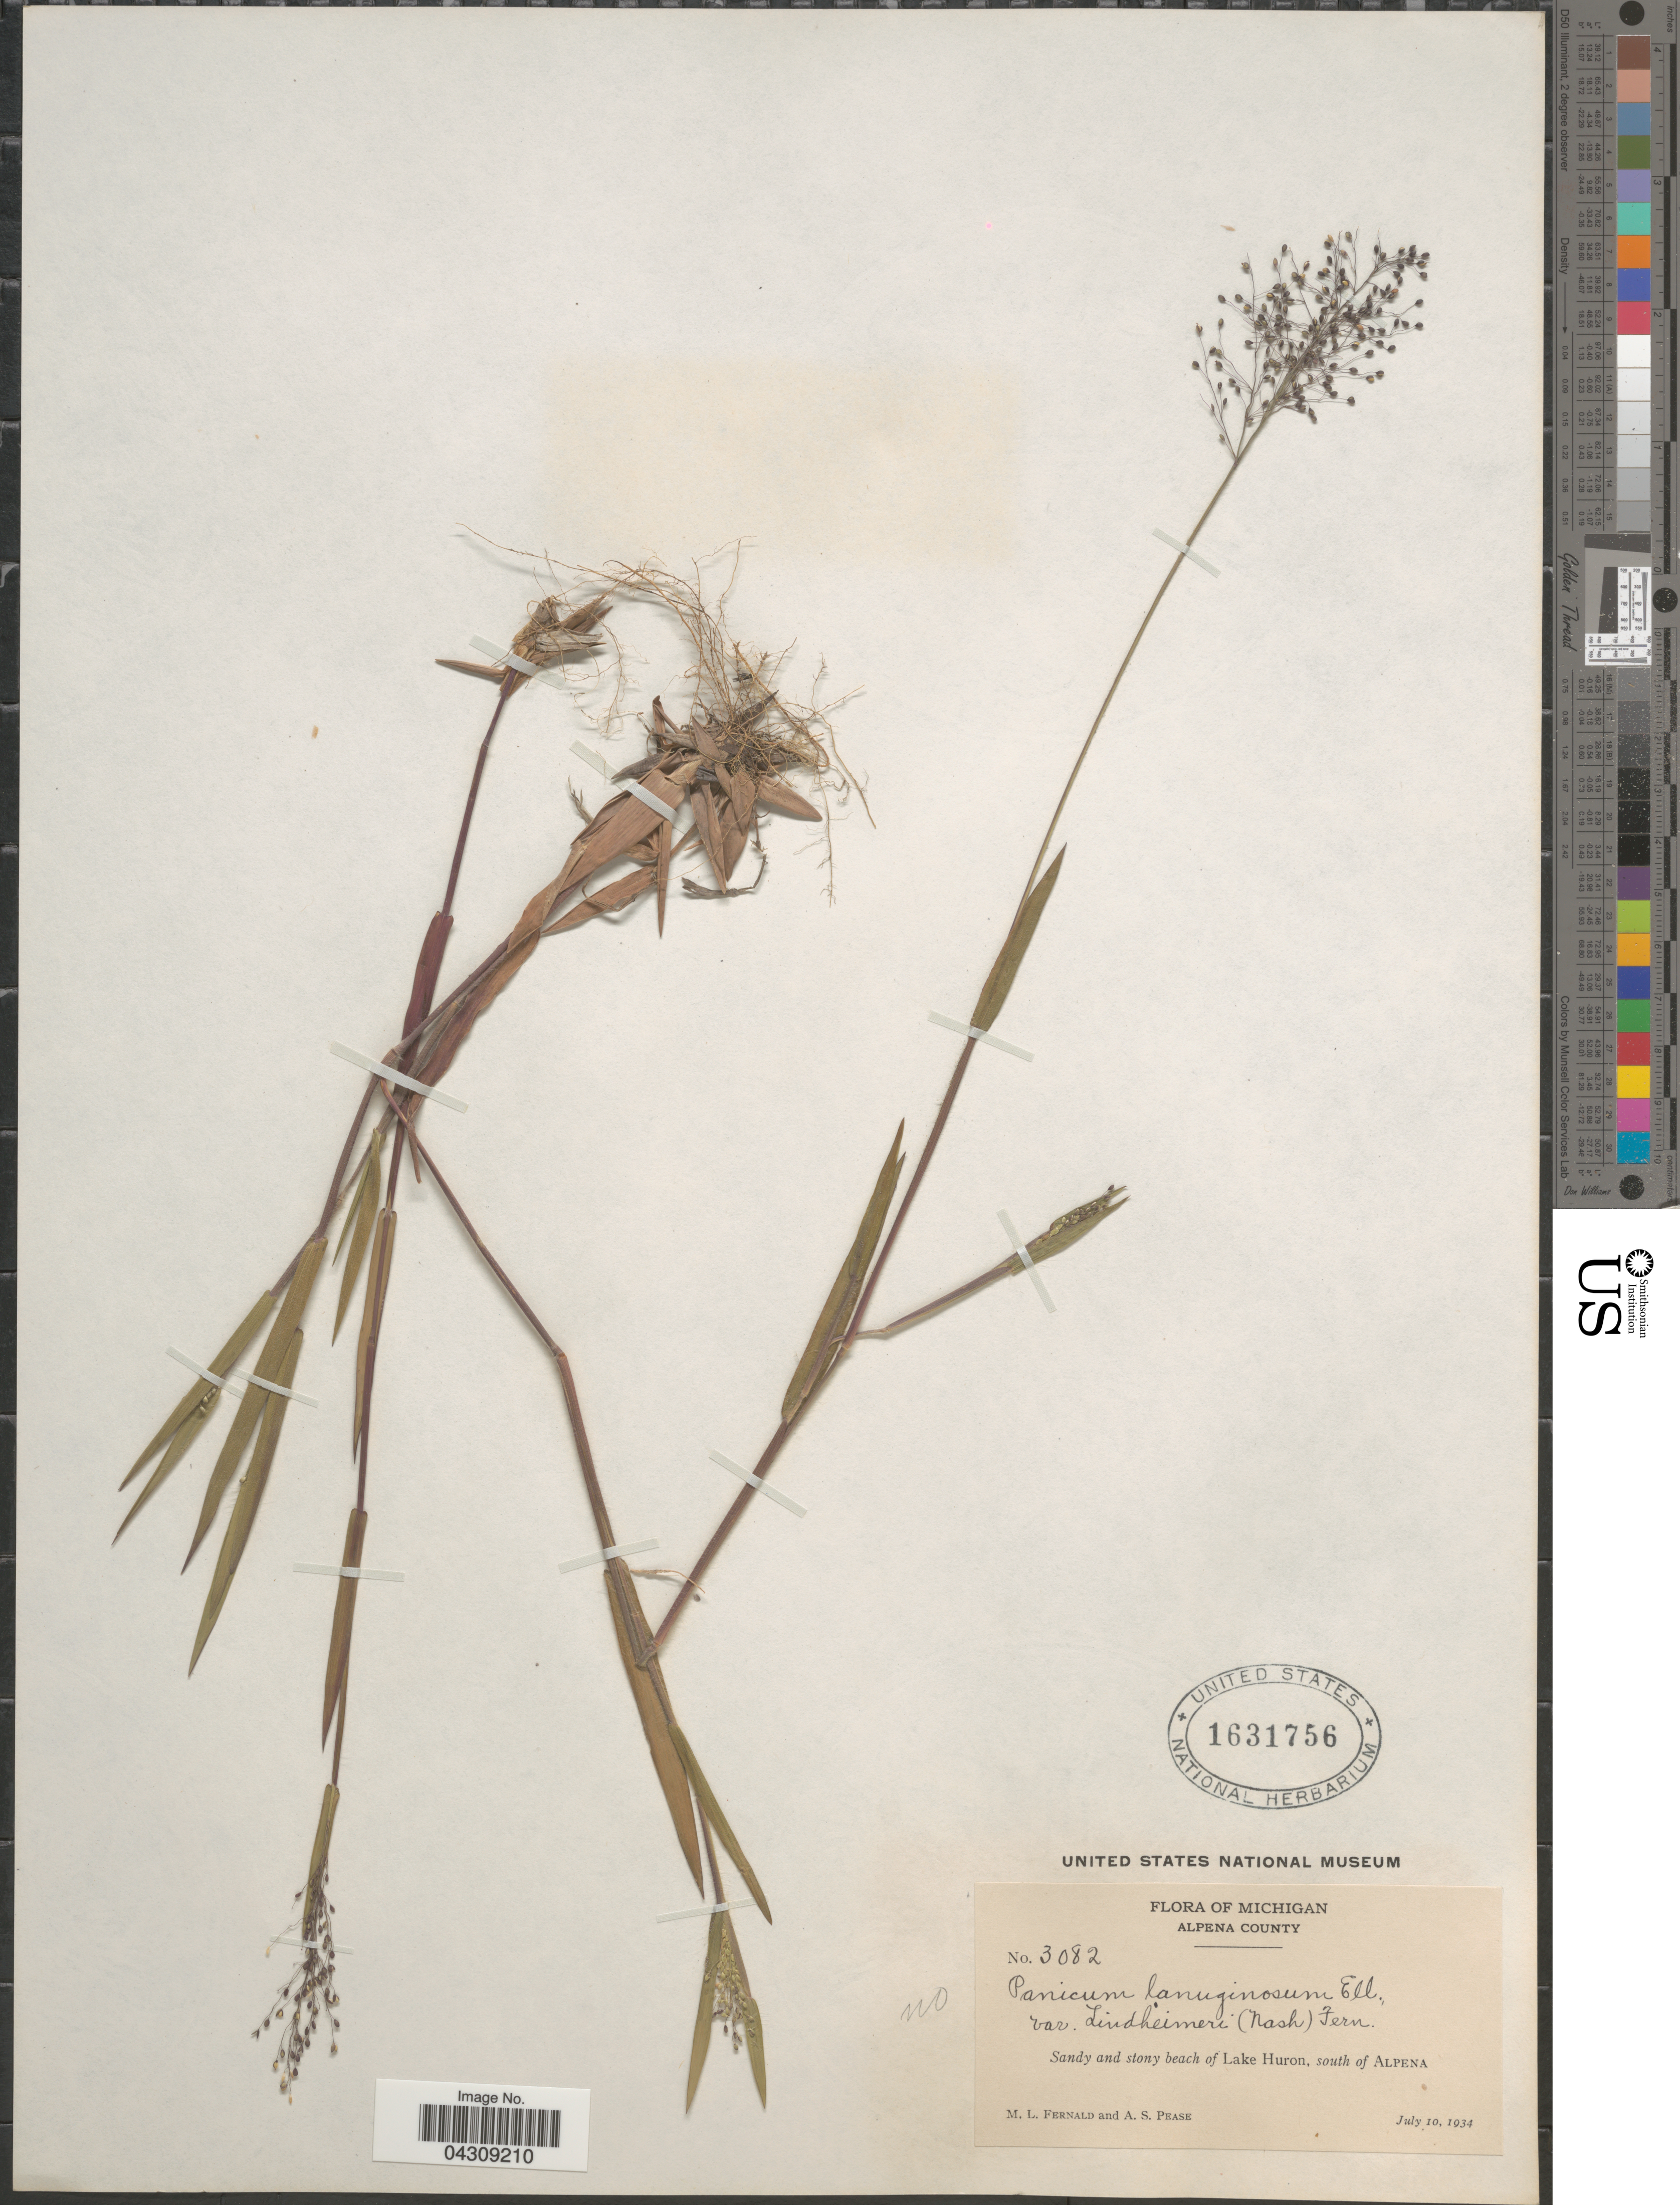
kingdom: Plantae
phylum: Tracheophyta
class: Liliopsida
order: Poales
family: Poaceae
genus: Dichanthelium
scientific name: Dichanthelium acuminatum var. acuminatum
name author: (Sw.) Gould & C.A. Clark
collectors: M. L. Fernald & A. S. Pease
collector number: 3082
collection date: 1934-07-10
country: United States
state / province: Michigan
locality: Alpena County. Sandy and stony beach of Lake Huron, south of Alpena.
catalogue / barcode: US 1631756